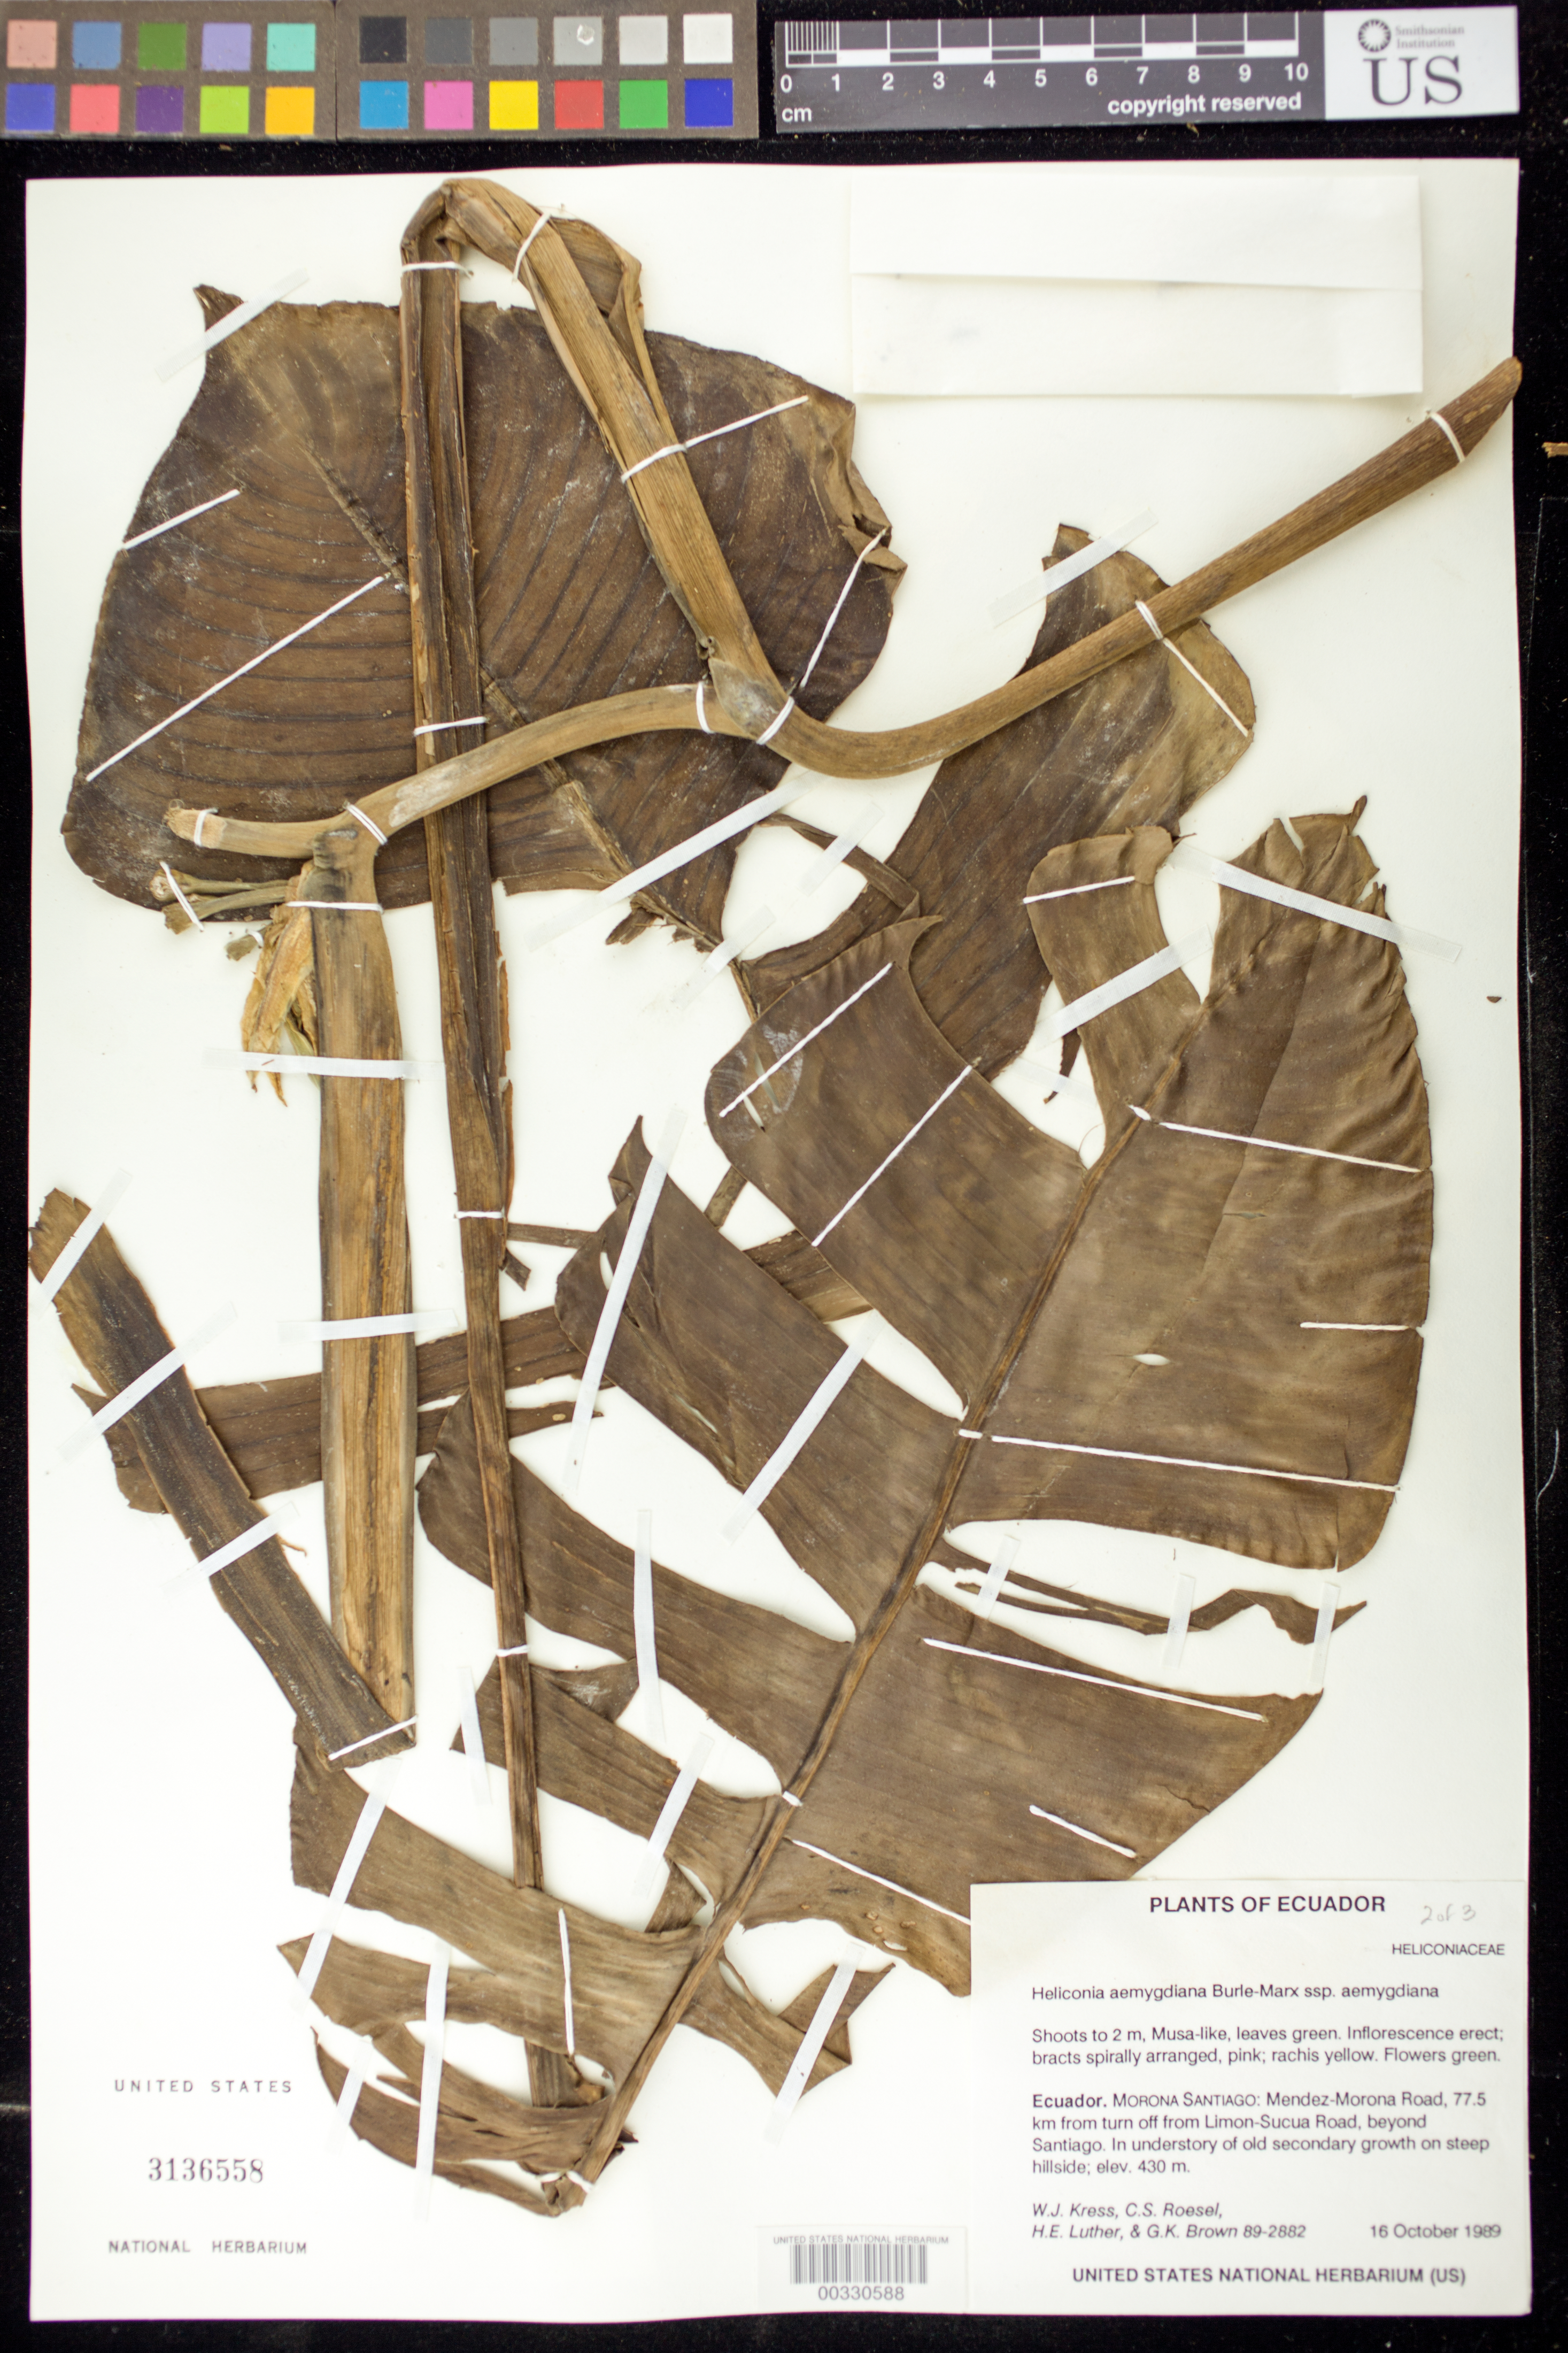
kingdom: Plantae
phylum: Tracheophyta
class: Liliopsida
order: Zingiberales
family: Heliconiaceae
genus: Heliconia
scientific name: Heliconia aemygdiana subsp. aemygdiana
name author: Burle-Marx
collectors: W. J. Kress, C. S. Roesel, Harry E. Luther & G. K. Brown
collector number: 89-2882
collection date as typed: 16 Oct 1989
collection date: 1989-10-16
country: Ecuador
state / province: Morona-Santiago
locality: Mendez-morona road, 77.5 km from turn of f from Limon-sucua road, beyond Santiago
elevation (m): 430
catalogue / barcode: US 3136558